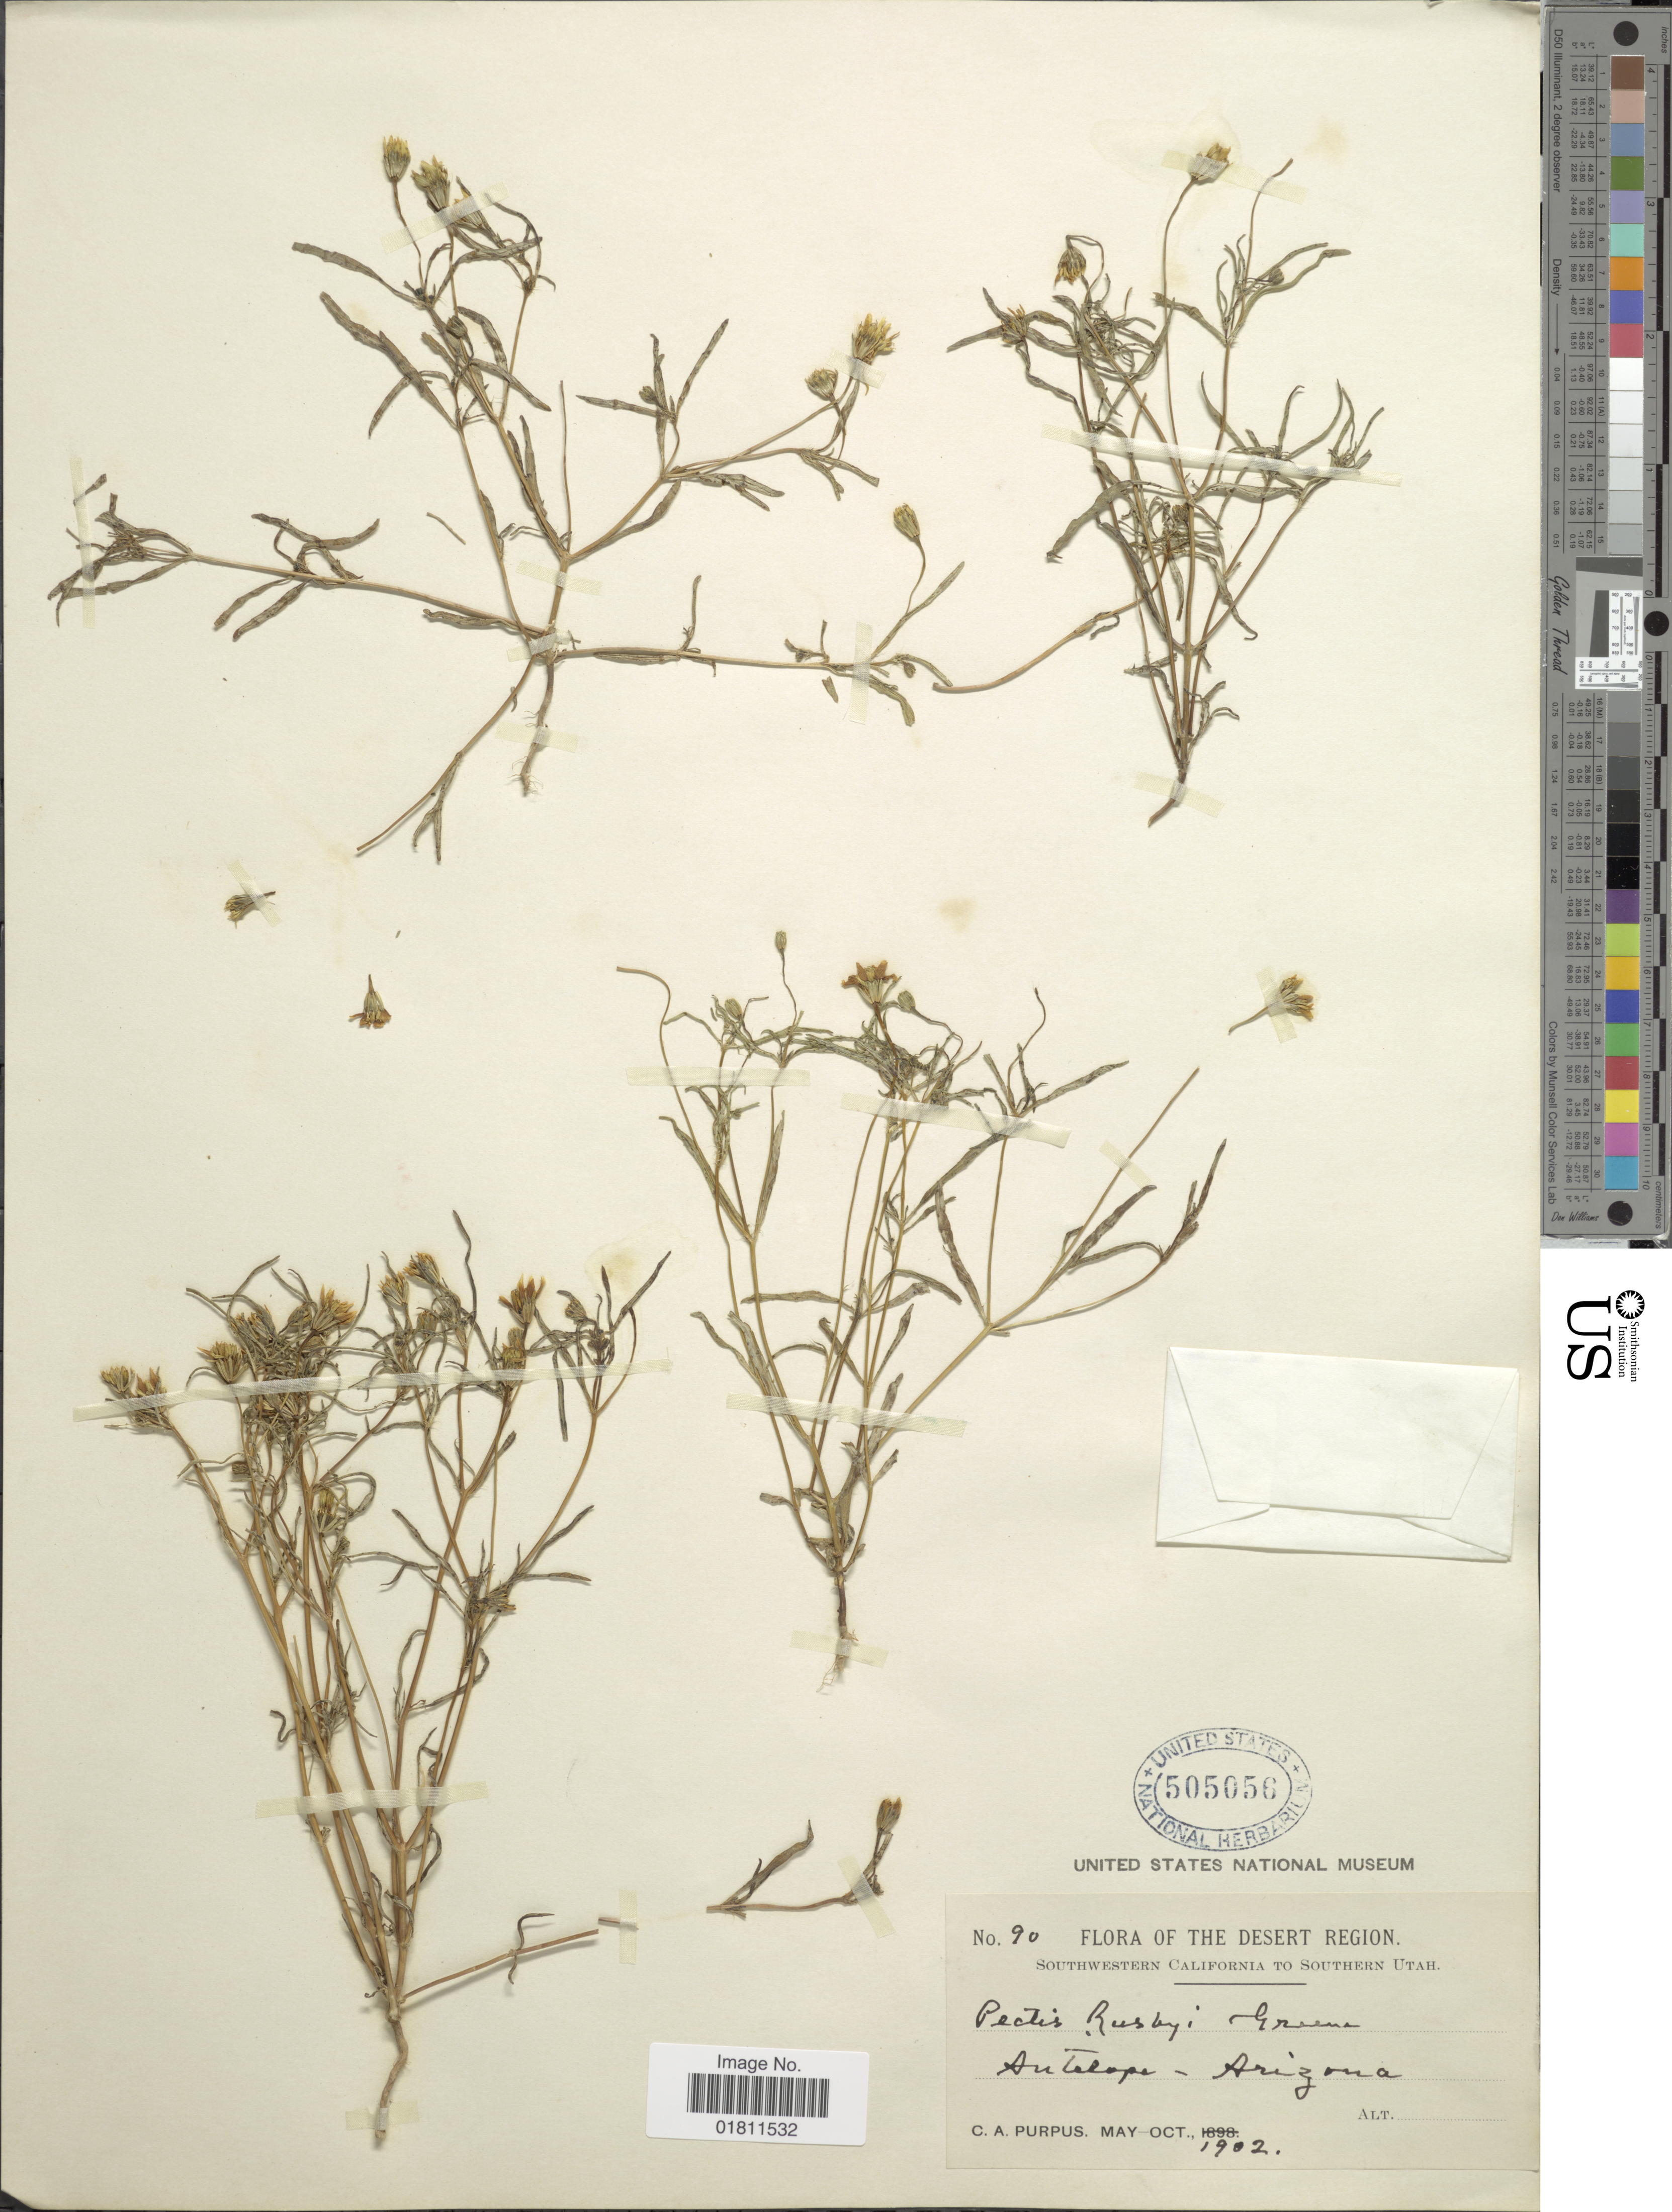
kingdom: Plantae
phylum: Tracheophyta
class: Magnoliopsida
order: Asterales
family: Asteraceae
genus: Pectis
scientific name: Pectis rusbyi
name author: Greene ex A. Gray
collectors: C. A. Purpus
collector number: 90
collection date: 1902-05/1902-10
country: United States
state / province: Arizona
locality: The Desert Region, Antelope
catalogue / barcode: US 505056